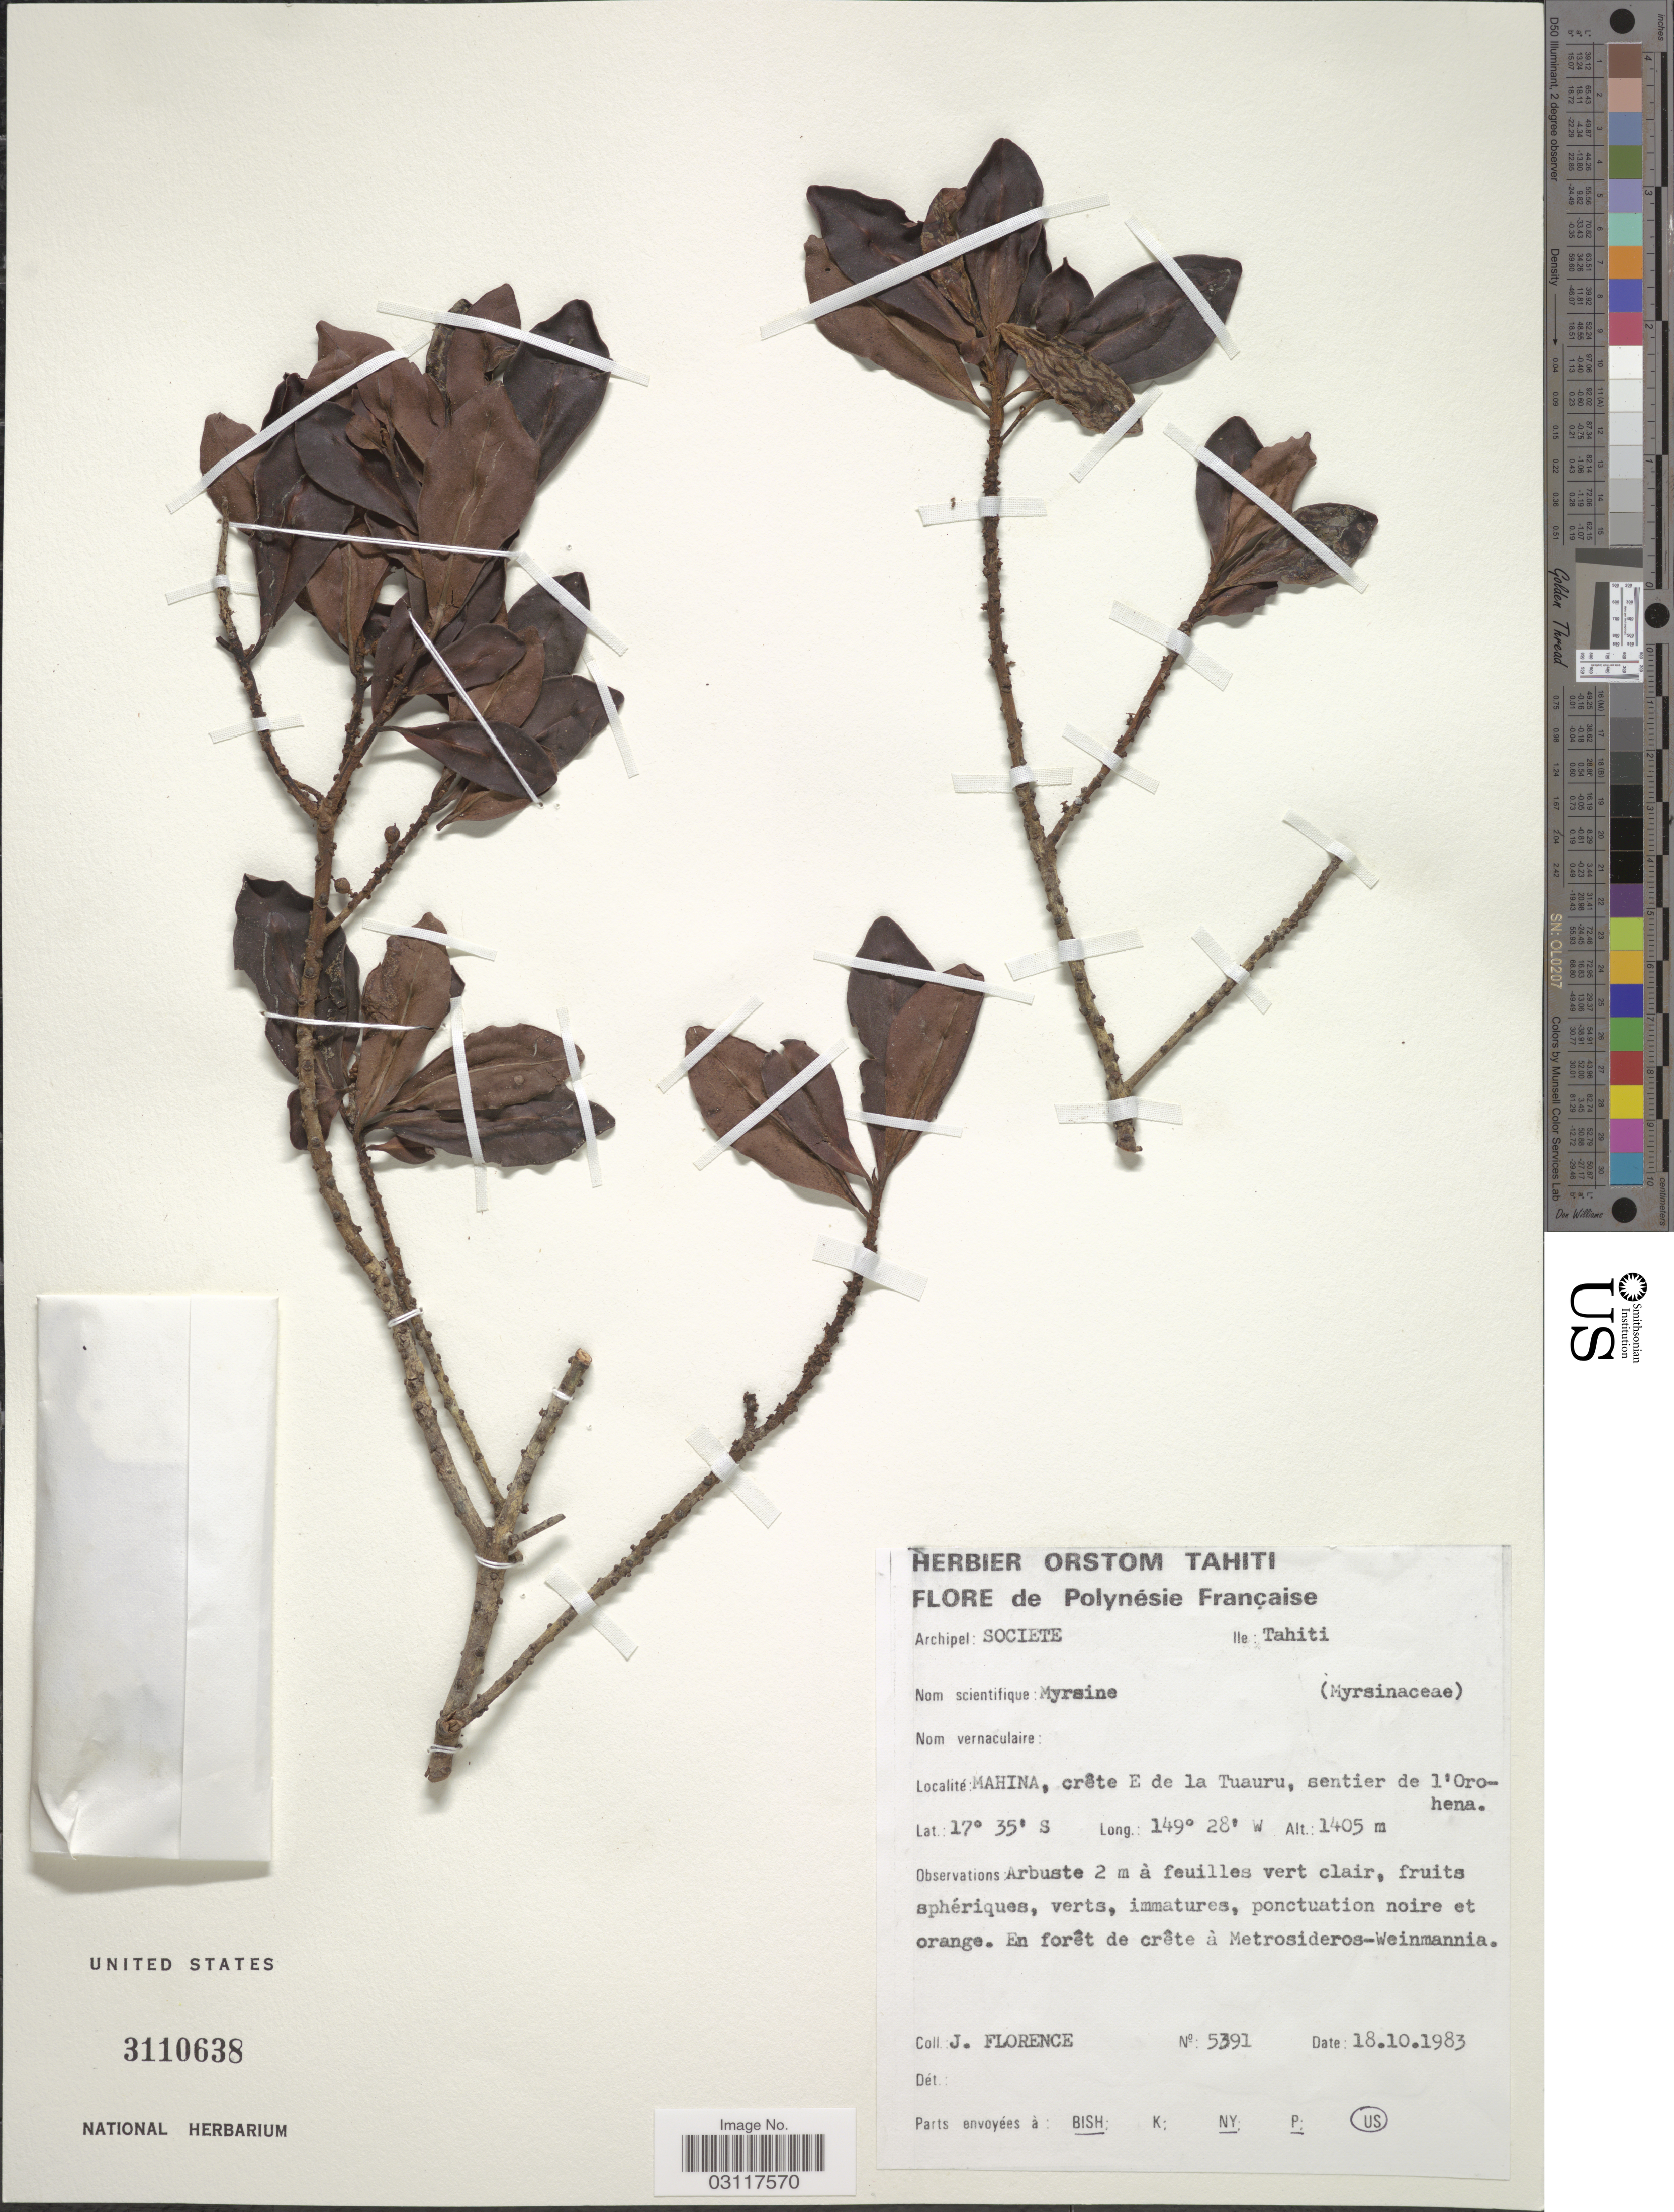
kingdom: Plantae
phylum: Tracheophyta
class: Magnoliopsida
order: Ericales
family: Primulaceae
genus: Myrsine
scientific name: Myrsine sp.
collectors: J. Florence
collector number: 5391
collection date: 1983-10-18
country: French Polynesia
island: Tahiti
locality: Archipel: Societe, Ile: Tahiti, Mahina, crête E de la Tuauru, sentier de l'Orohena.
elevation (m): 1405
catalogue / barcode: US 3110638